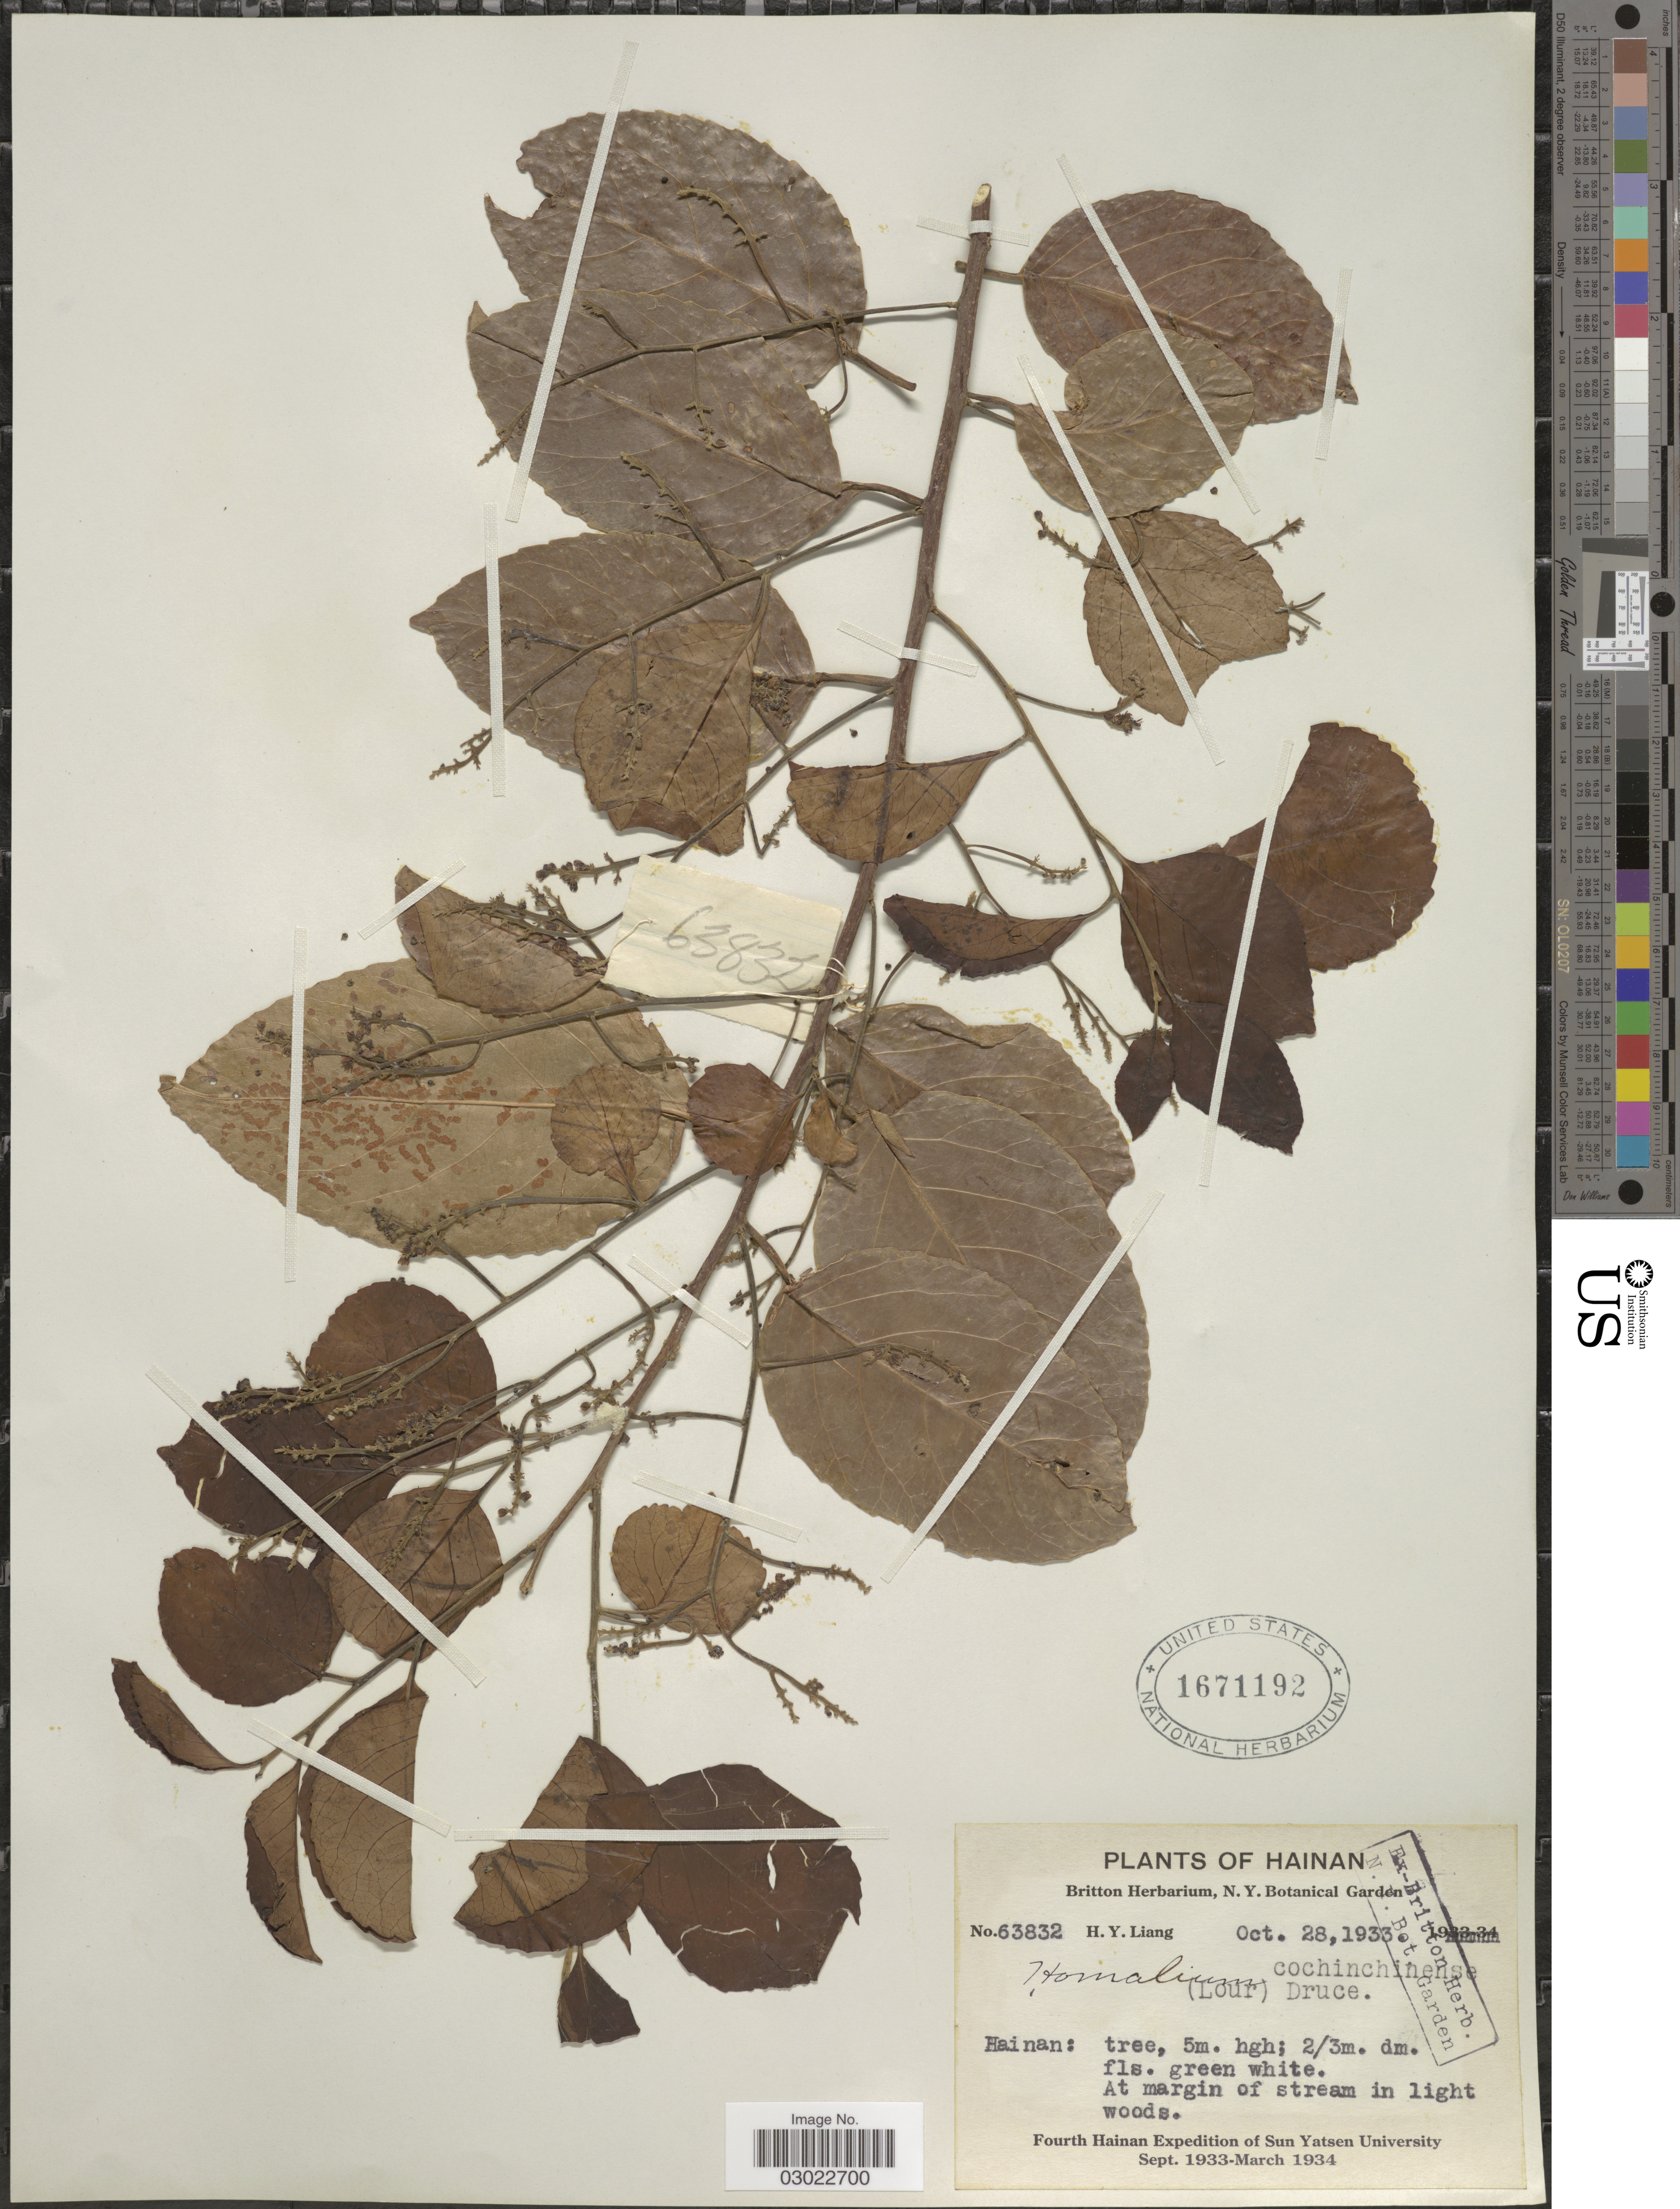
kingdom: Plantae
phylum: Tracheophyta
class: Magnoliopsida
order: Malpighiales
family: Salicaceae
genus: Homalium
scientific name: Homalium cochinchinensis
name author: (Lour.) Druce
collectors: H. Y. Liang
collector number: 63832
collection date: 1933-10-28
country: China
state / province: Hainan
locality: Hainan.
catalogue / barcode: US 1671192